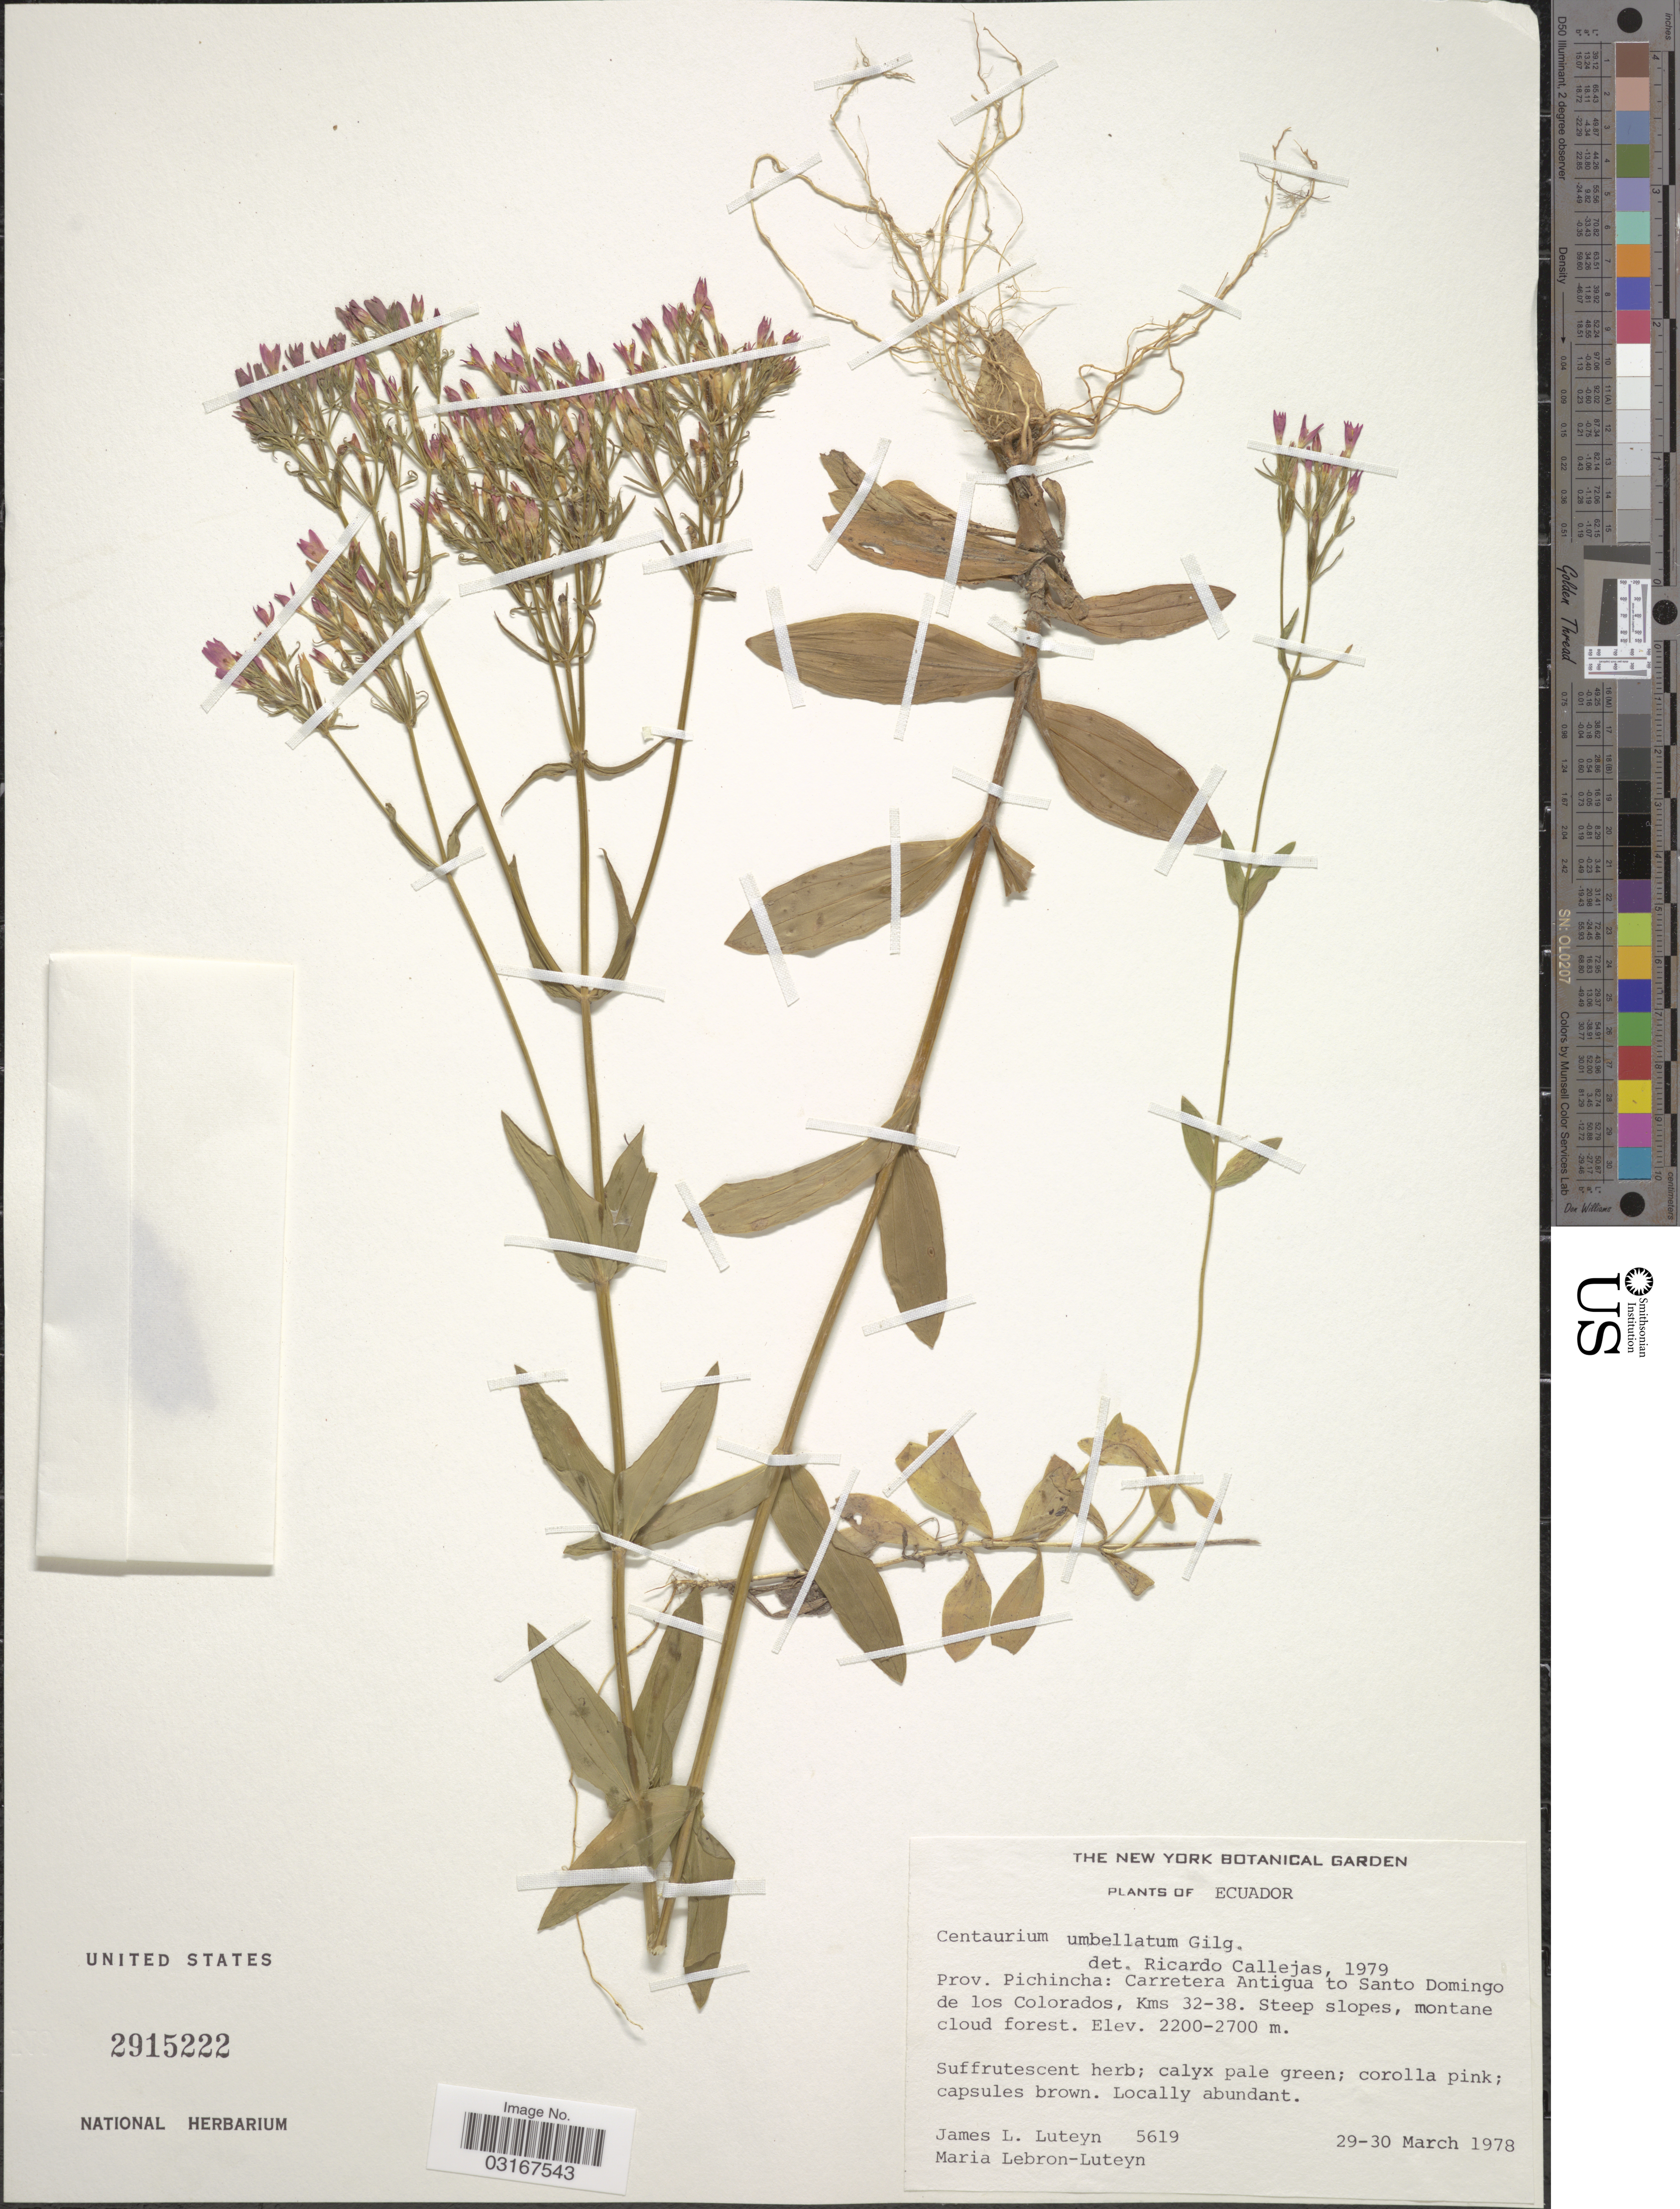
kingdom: Plantae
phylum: Tracheophyta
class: Magnoliopsida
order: Gentianales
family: Gentianaceae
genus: Centaurium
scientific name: Centaurium erythraea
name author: Rafn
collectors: J. Luteyn & M. L. Lebrón-Luteyn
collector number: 5619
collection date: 1978-03-29/1978-03-30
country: Ecuador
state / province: Pichincha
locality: Carretera Antigua to Santo Domingo de los Colorados, Kms 32-38.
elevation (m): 2200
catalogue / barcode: US 2915222